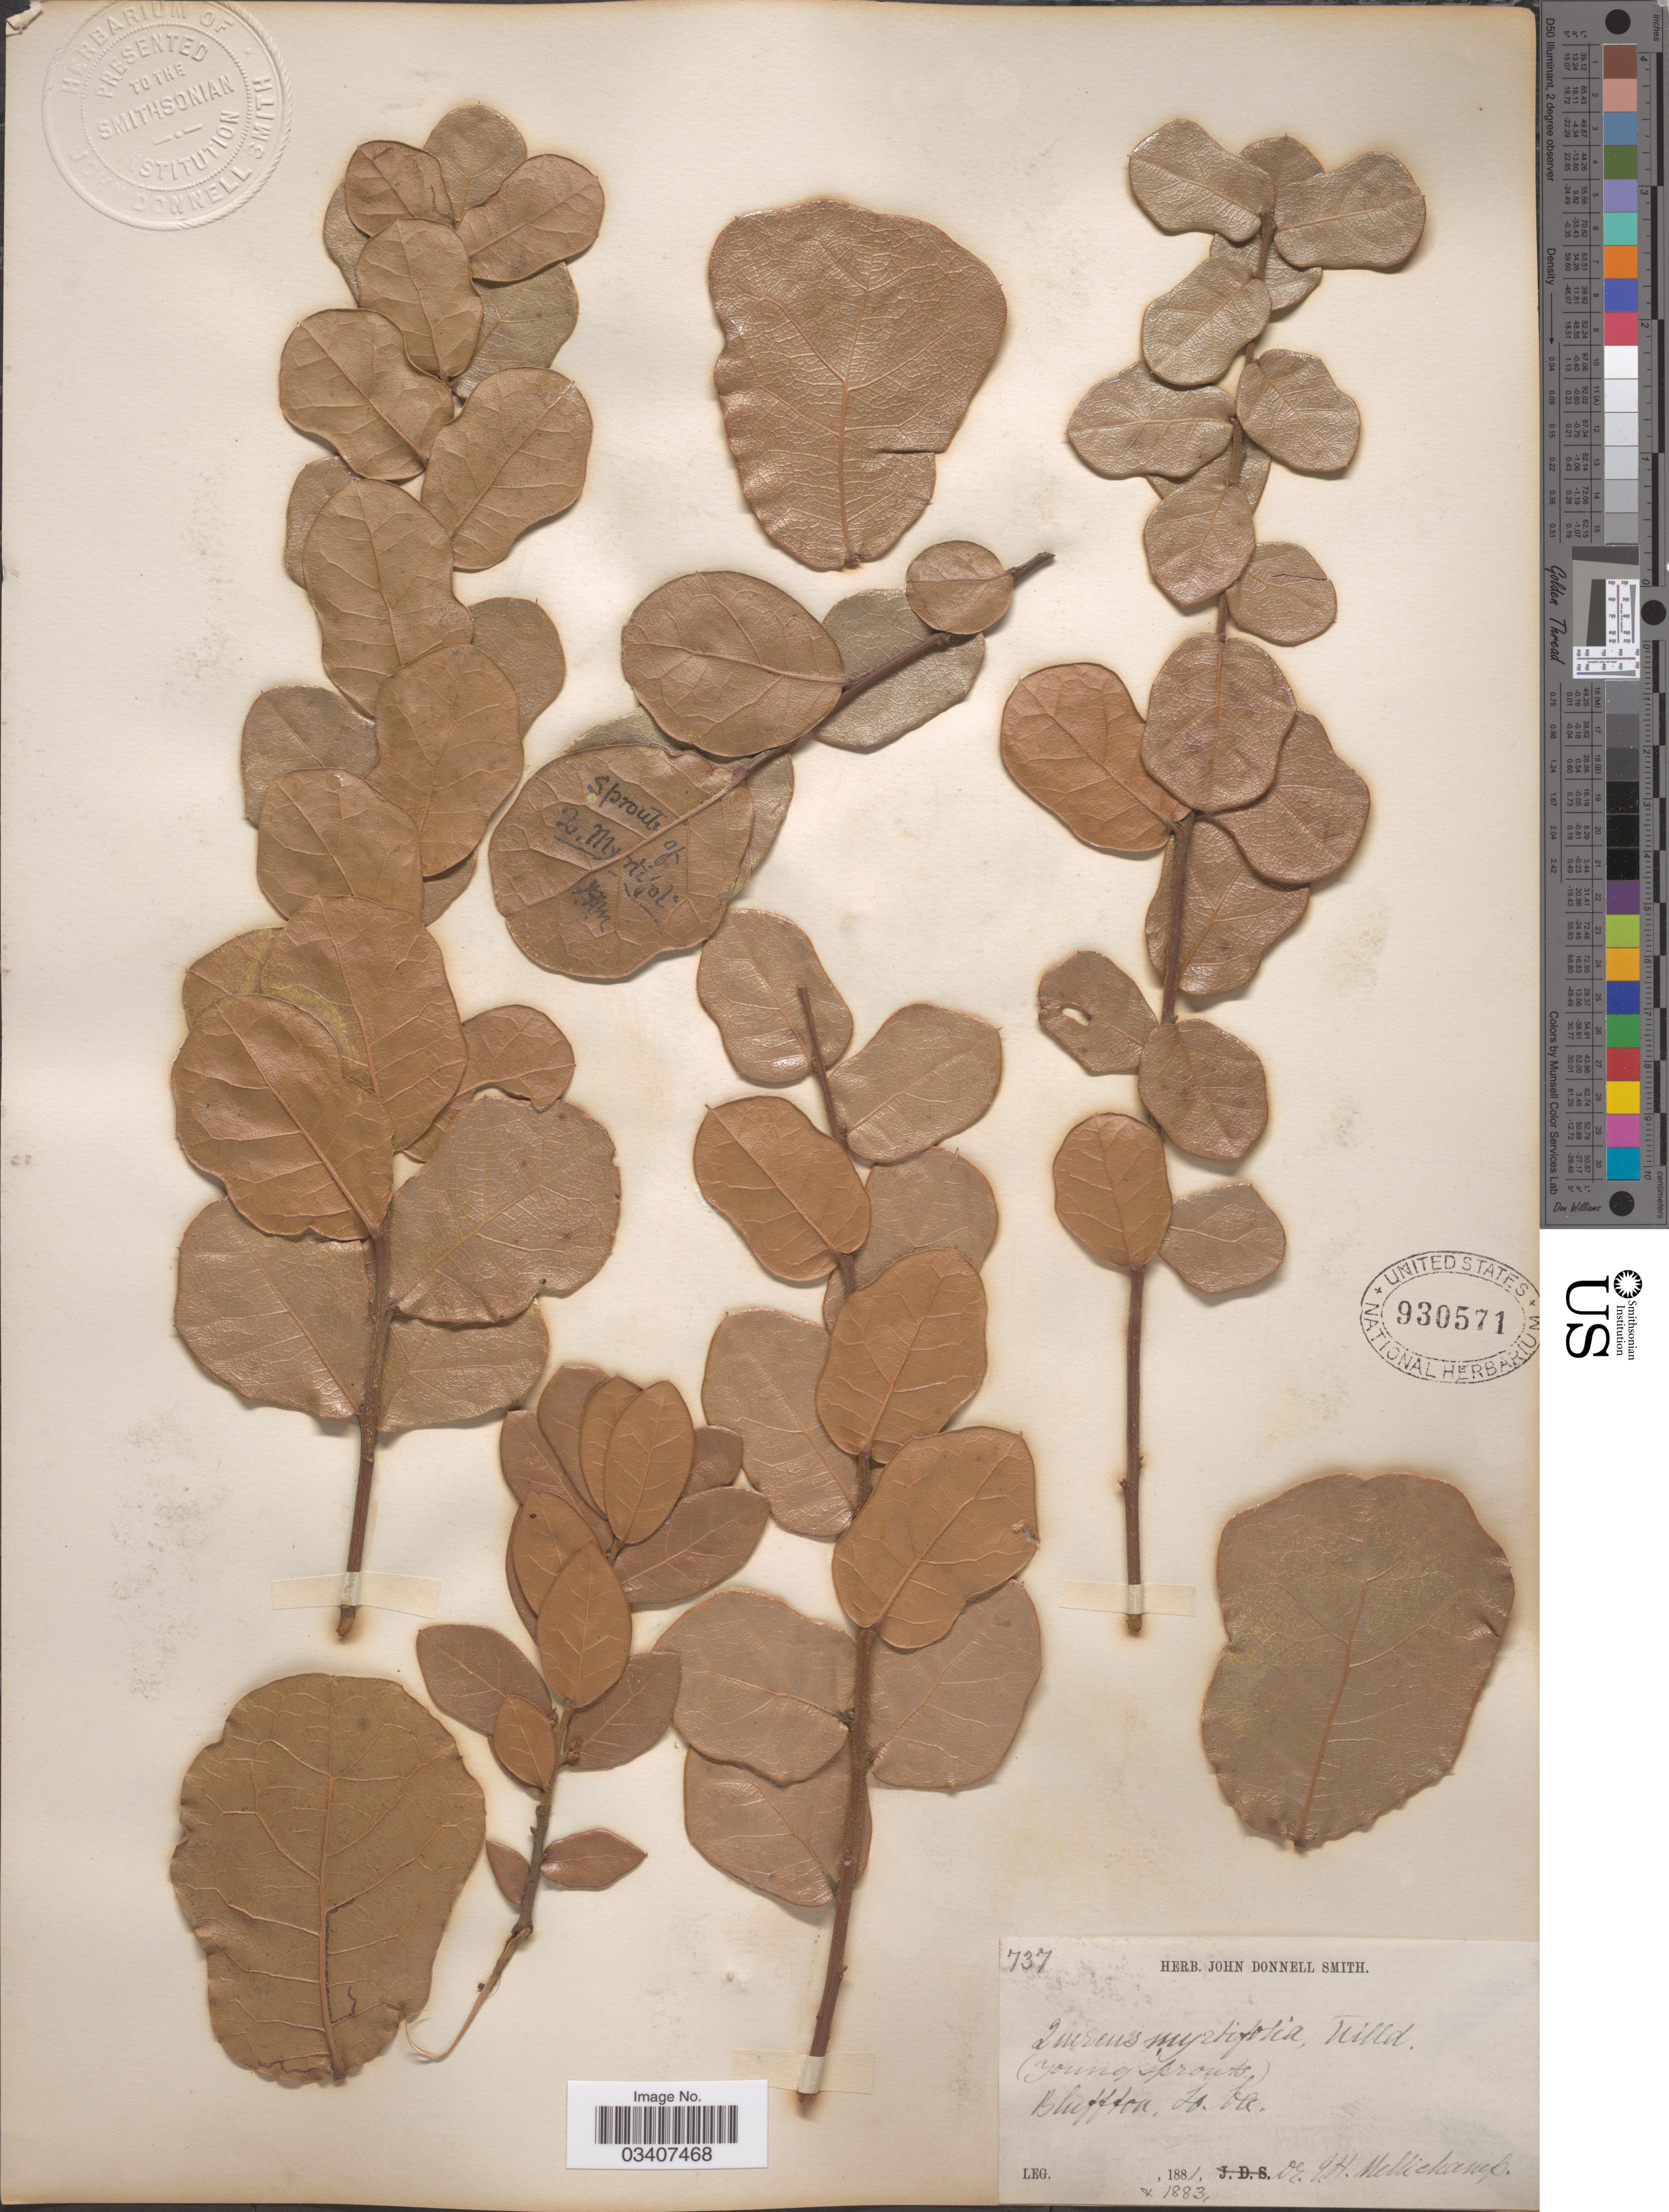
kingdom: Plantae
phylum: Tracheophyta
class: Magnoliopsida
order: Fagales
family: Fagaceae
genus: Quercus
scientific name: Quercus myrtifolia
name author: Willd.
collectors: J. H. Mellichamp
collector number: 737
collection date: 1883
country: United States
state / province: South Carolina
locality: Bluffton.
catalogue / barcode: US 930571